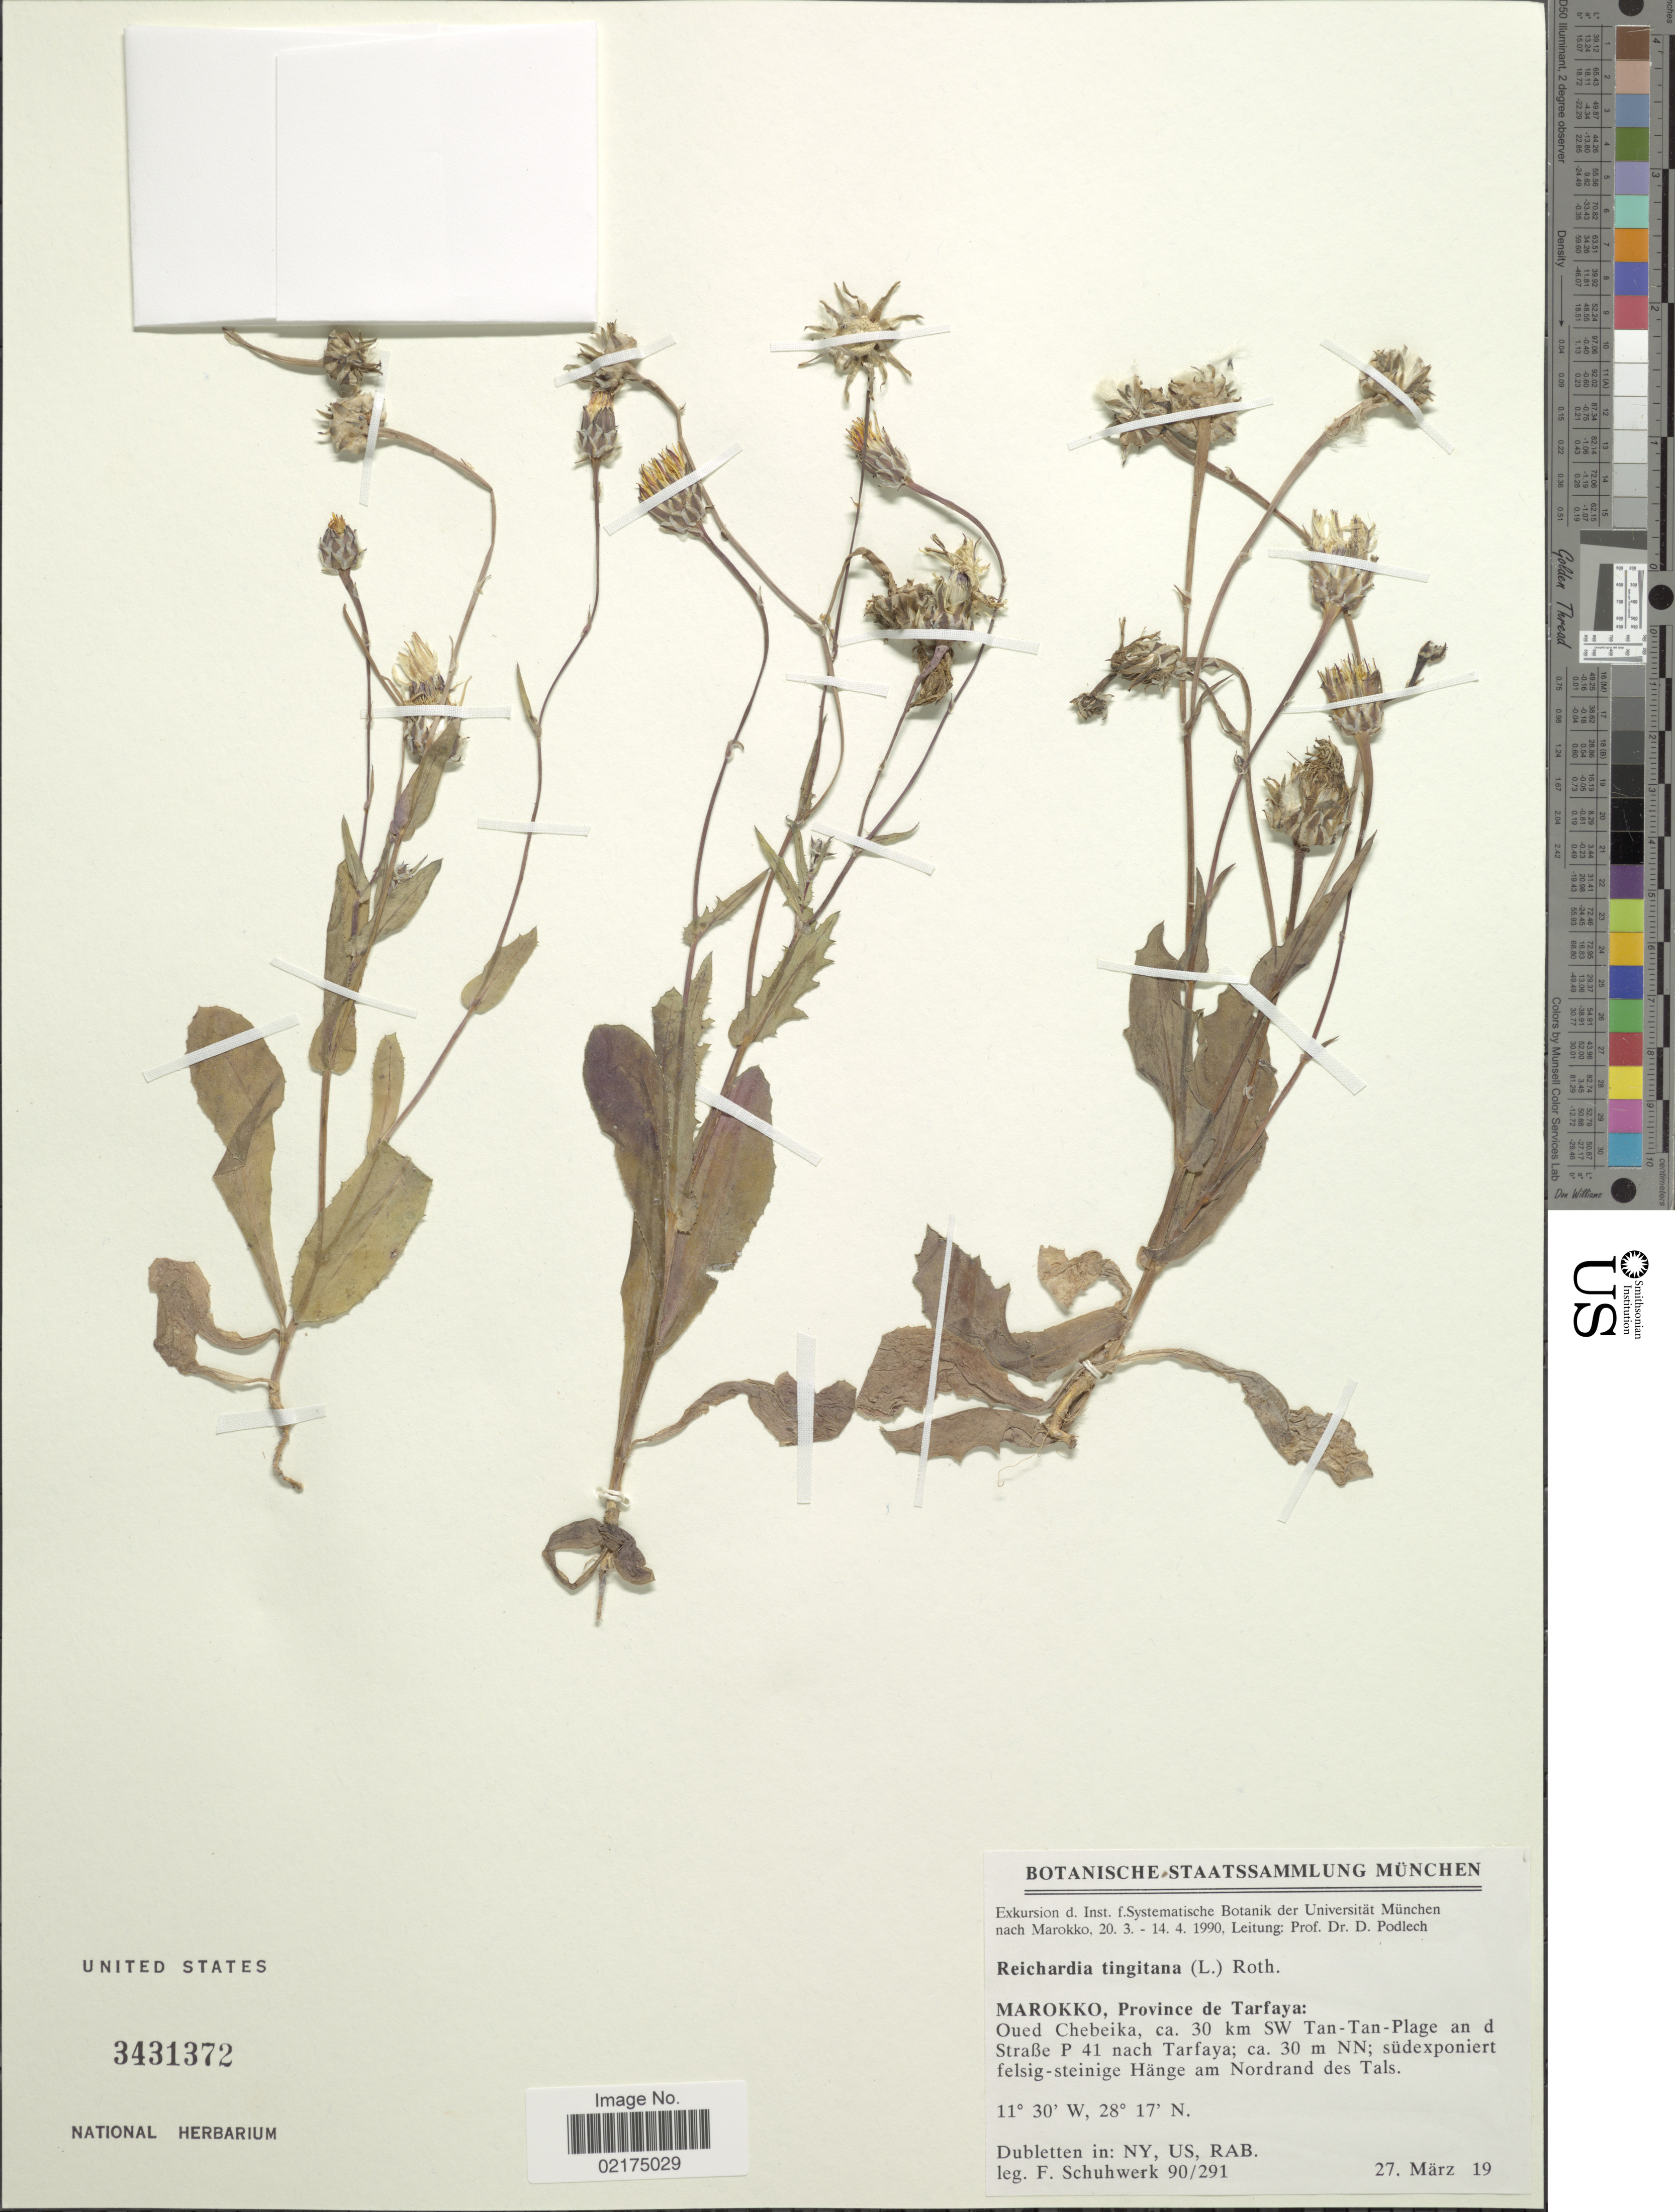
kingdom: Plantae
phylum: Tracheophyta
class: Magnoliopsida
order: Asterales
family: Asteraceae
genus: Reichardia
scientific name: Reichardia tingitana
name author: (L.) Roth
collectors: Schuhwerk, F.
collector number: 20/291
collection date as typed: Transcribed d/m/y: 27/3/19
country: Morocco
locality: Province de Tarfaya: Oued Chebeika, ca, 30 km SW Tan-Tan-Plage an d Strabe P 41 nach Tarfaya; ca. 30 m NN; sudexponiert felsig-steinge Hange am Nordrand des Tals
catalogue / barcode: US 3431372